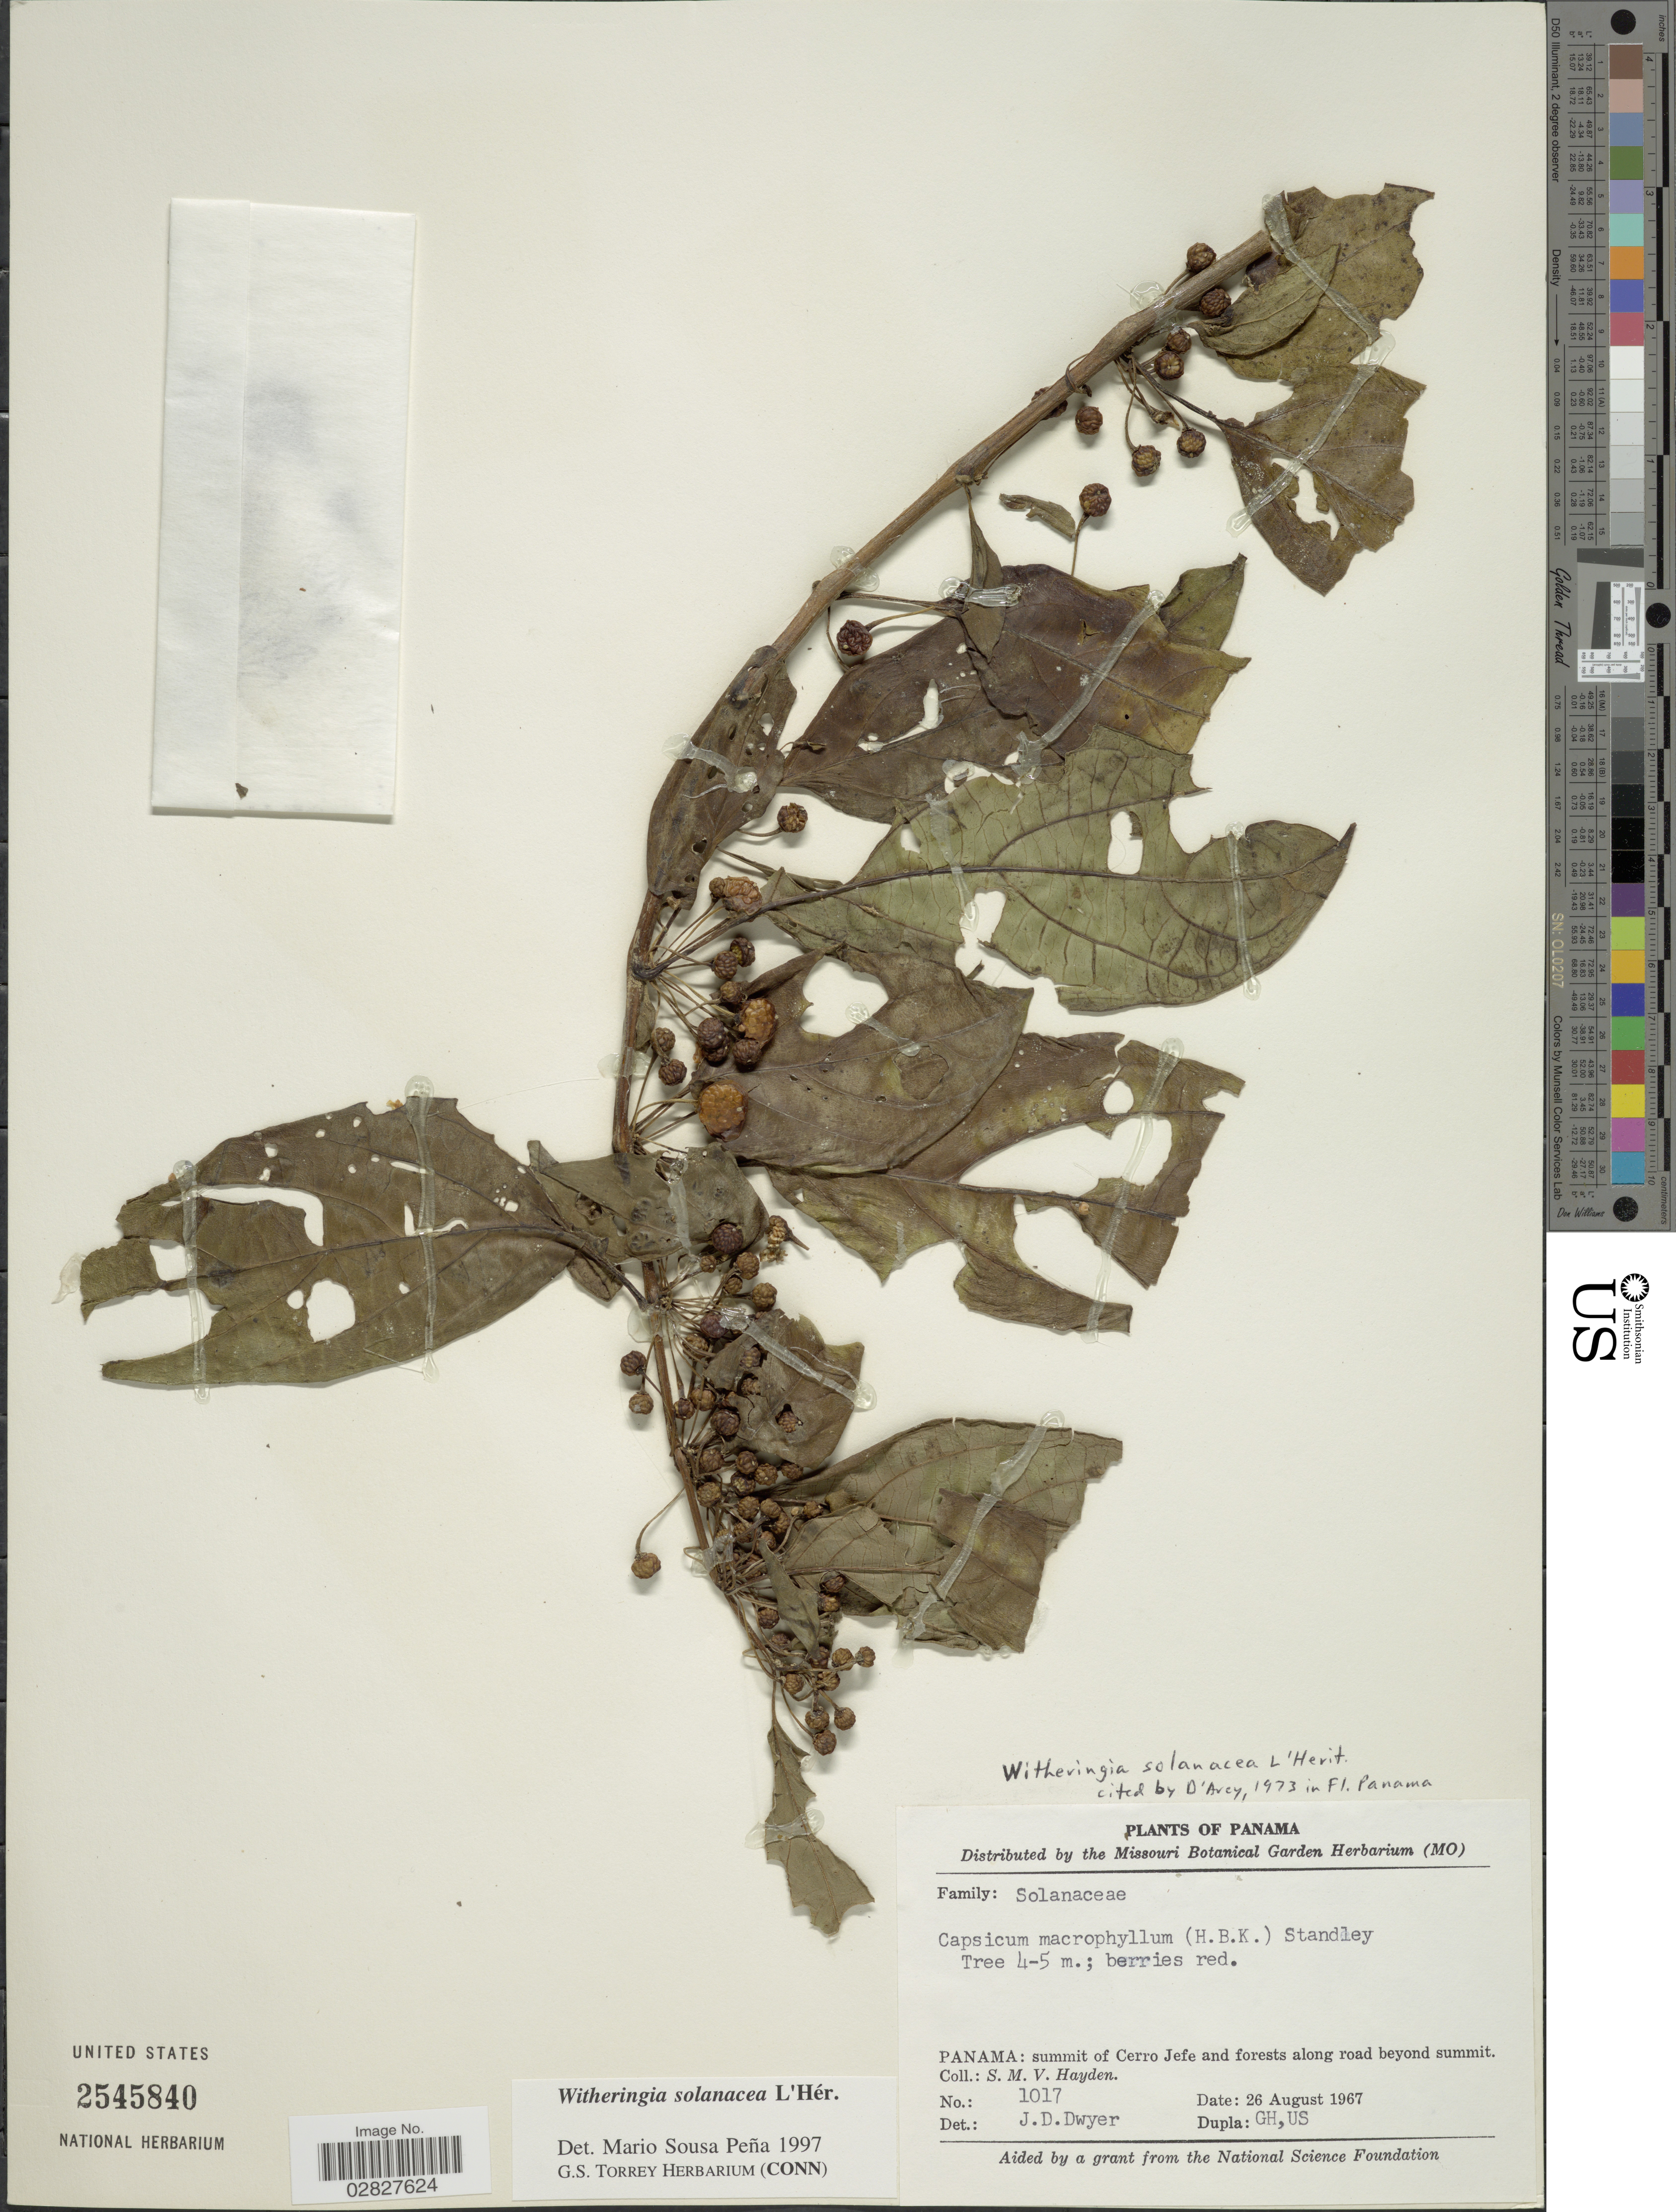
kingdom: Plantae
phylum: Tracheophyta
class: Magnoliopsida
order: Solanales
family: Solanaceae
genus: Witheringia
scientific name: Witheringia solanacea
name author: L'Hér.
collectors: S. M. Hayden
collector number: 1017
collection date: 1967-08-26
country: Panama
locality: Summit of Cerro Jefe and forests along road beyond summit.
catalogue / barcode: US 2545840